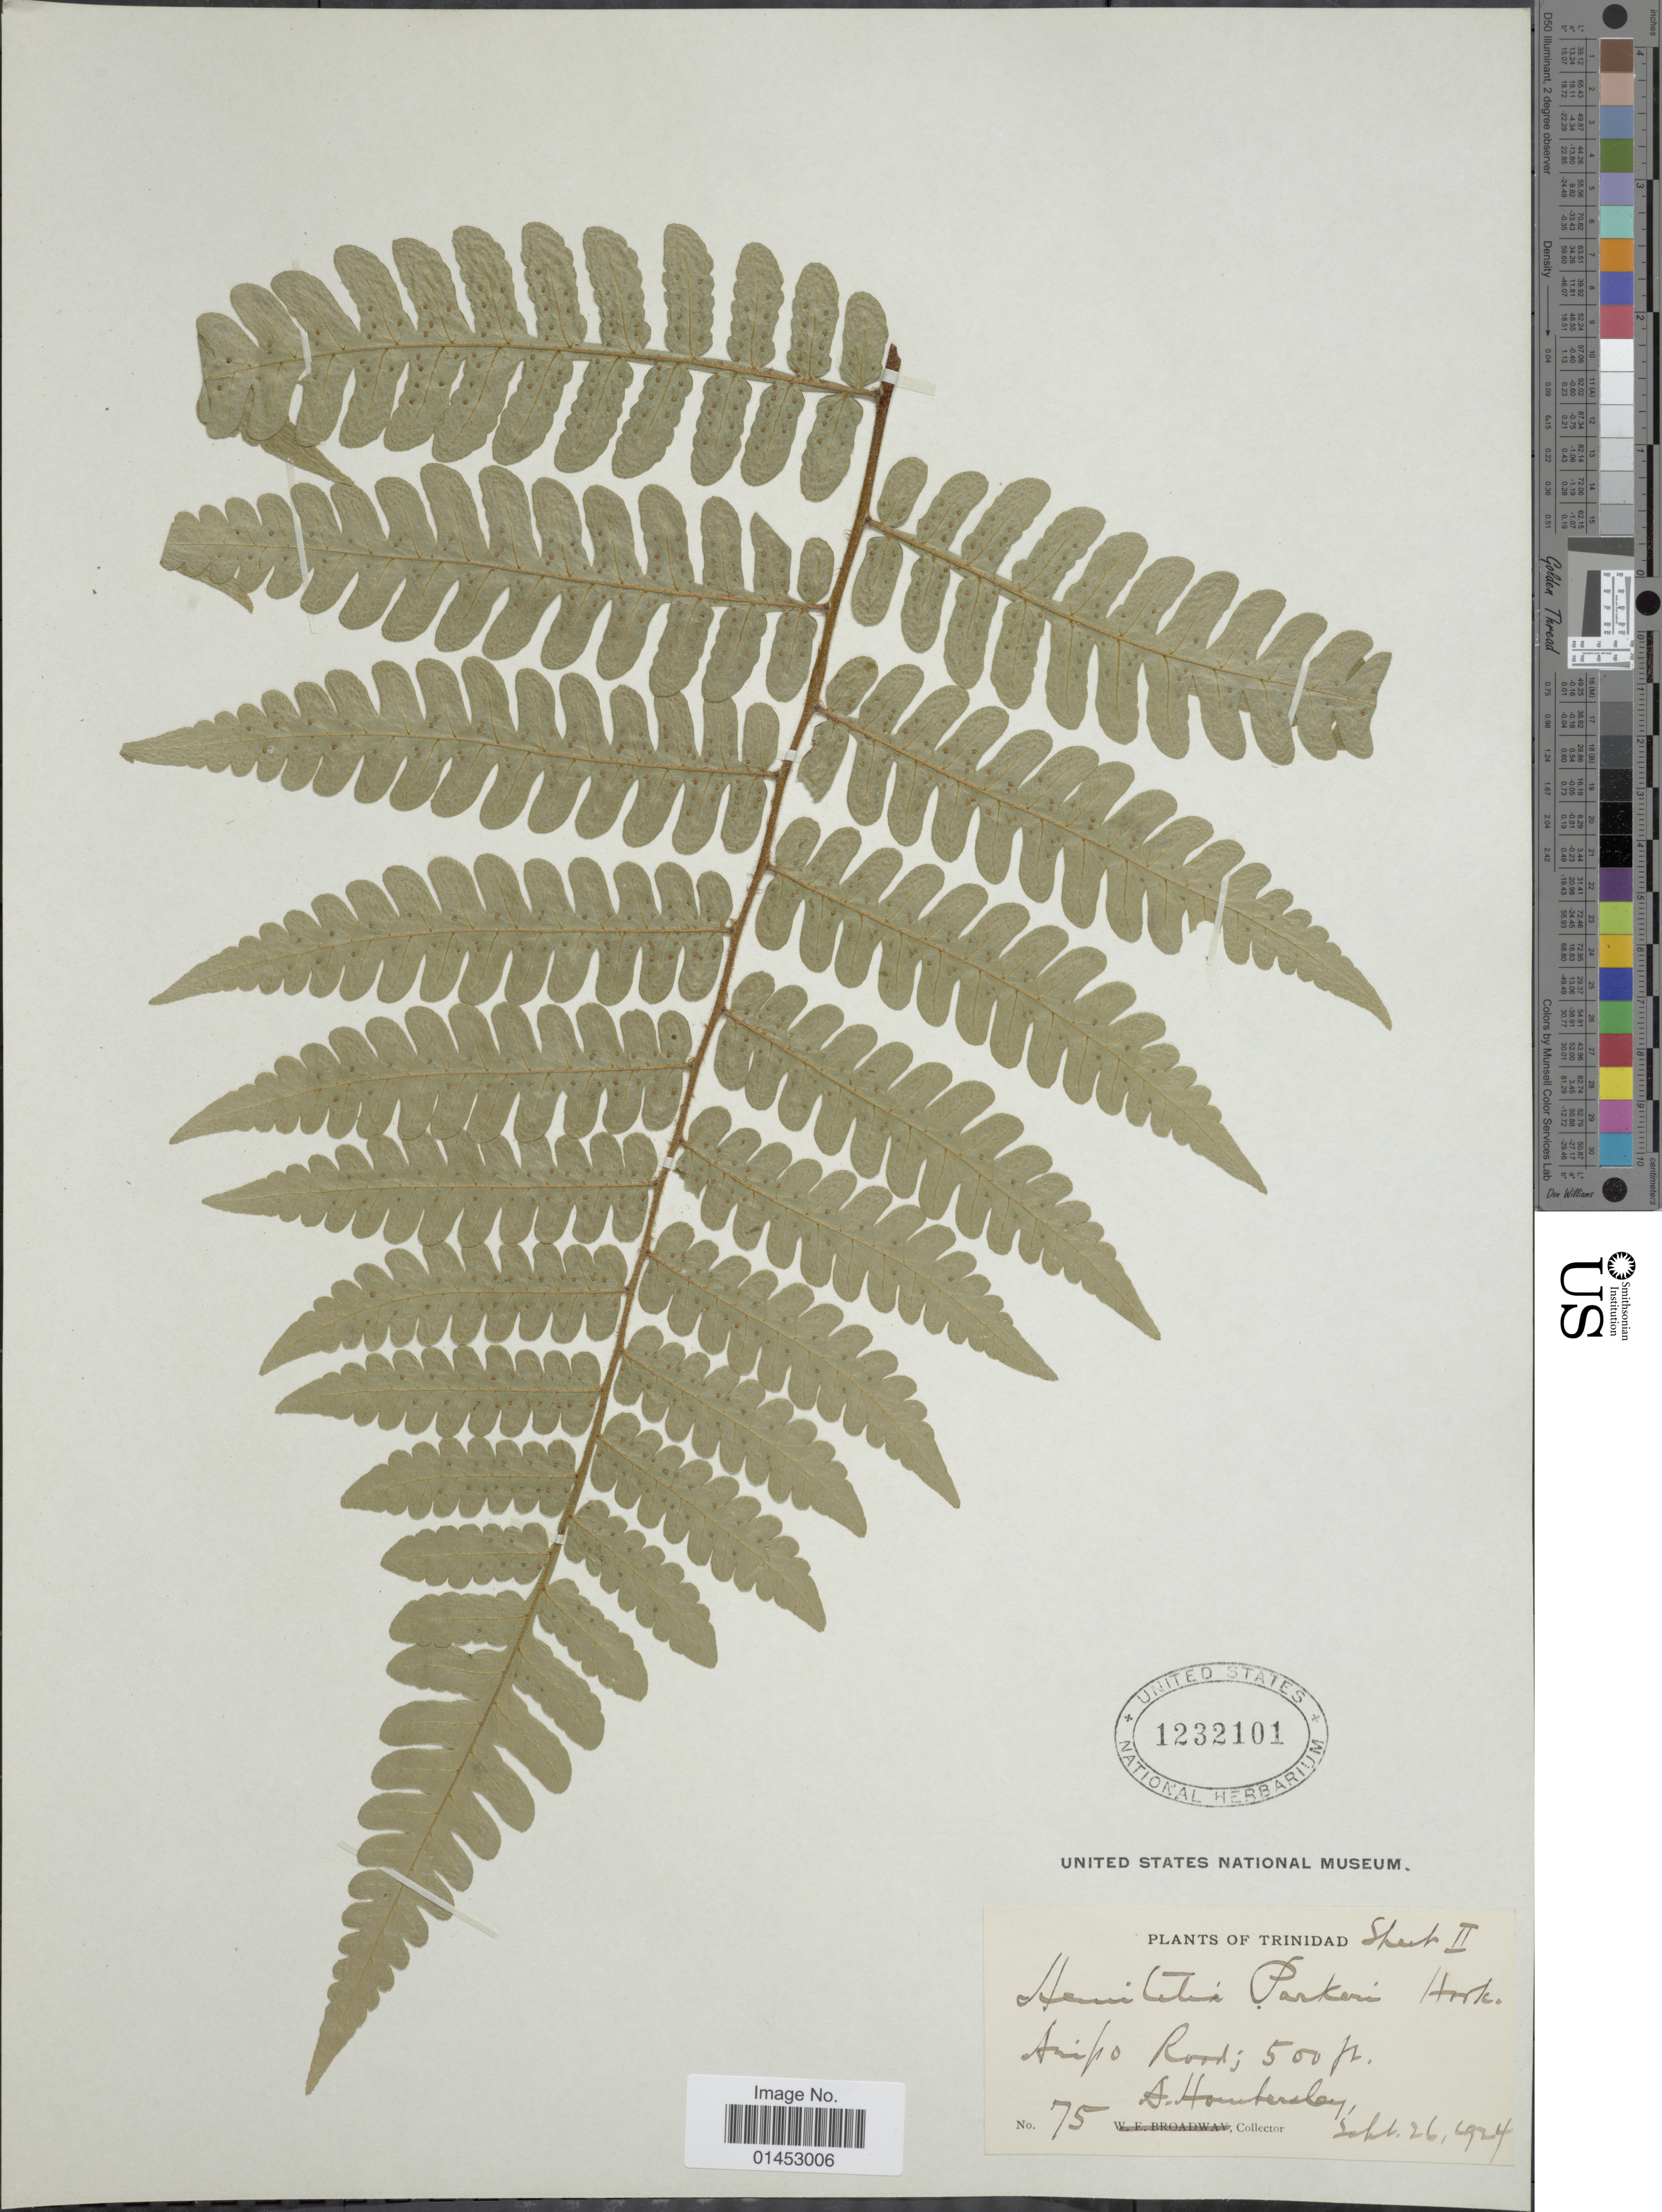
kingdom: Plantae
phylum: Tracheophyta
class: Polypodiopsida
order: Cyatheales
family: Cyatheaceae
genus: Cyathea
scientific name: Cyathea surinamensis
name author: (Miq.) Domin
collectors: A. Hombersley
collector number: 75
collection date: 1924-09-26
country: Trinidad and Tobago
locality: Trinidad, Aripo Road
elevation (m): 152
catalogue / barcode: US 1232101